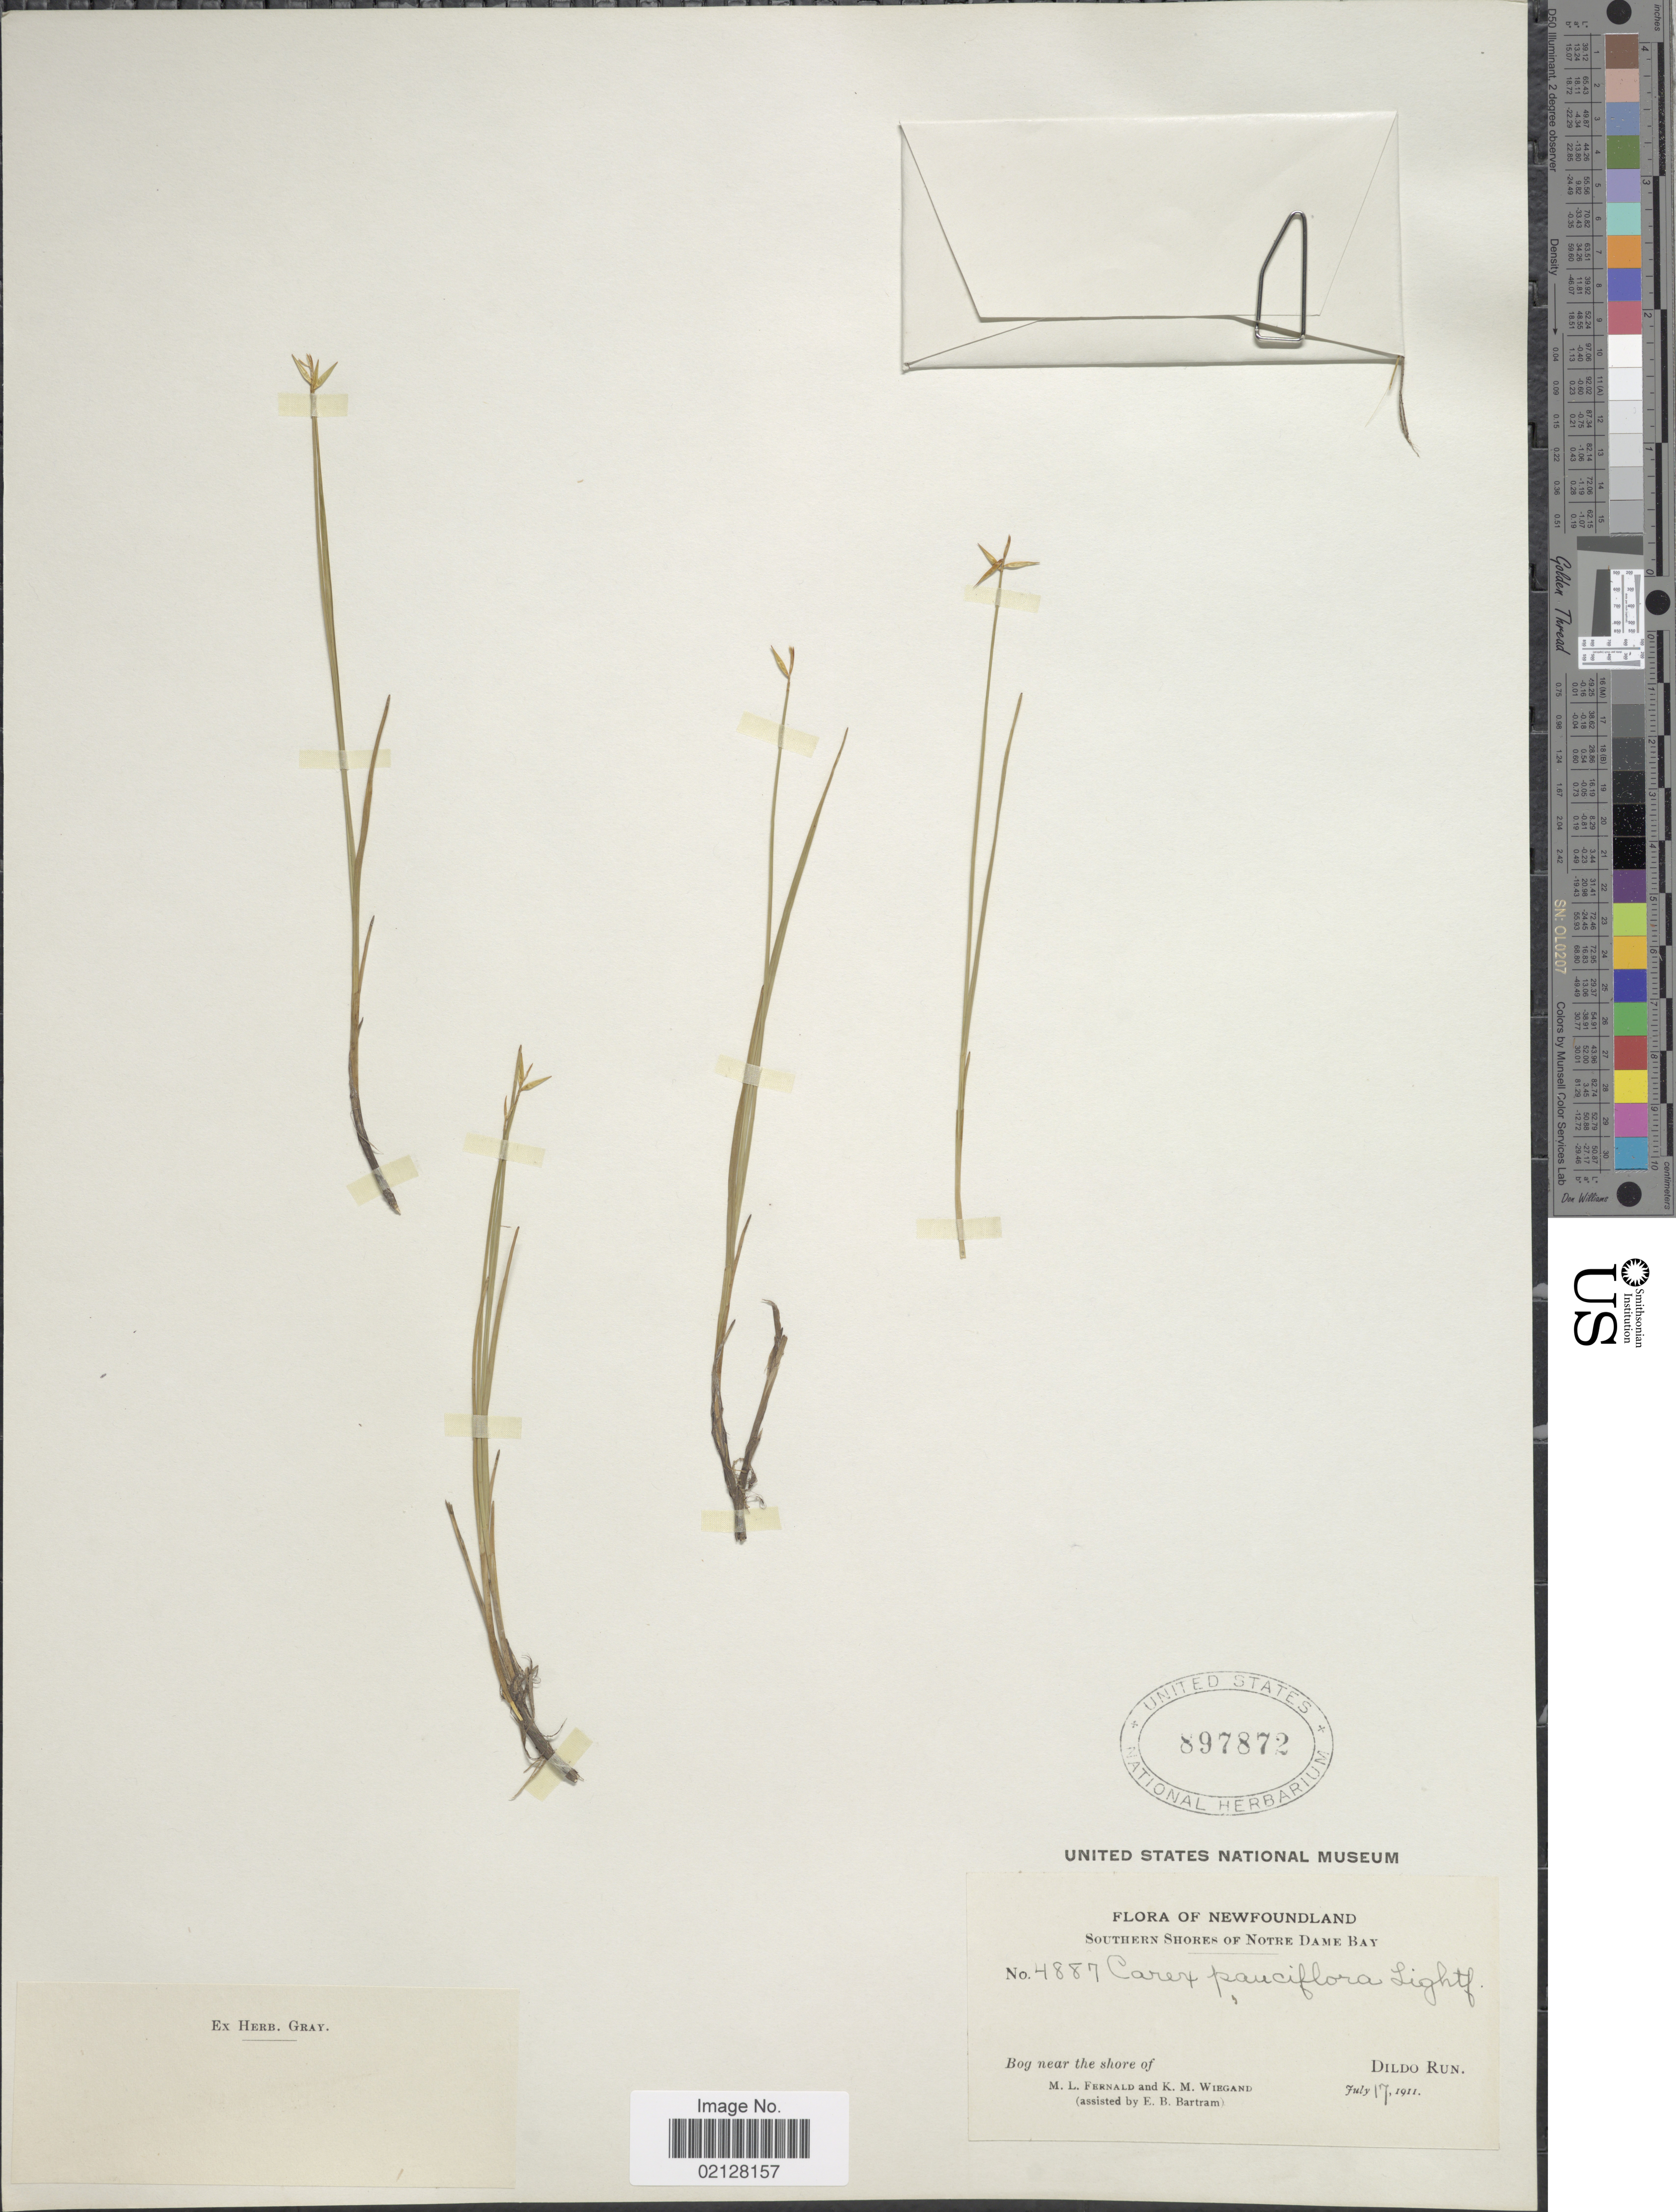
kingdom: Plantae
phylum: Tracheophyta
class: Liliopsida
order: Poales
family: Cyperaceae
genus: Carex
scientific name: Carex pauciflora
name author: Lightf.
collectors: M. L. Fernald, K. M. Wiegand & E. B. Bartram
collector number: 4887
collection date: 1911-07-17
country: Canada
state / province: Newfoundland and Labrador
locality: Southern Shores of Notre Dame Bay. Bog near the shore of Dildo Run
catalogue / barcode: US 897872